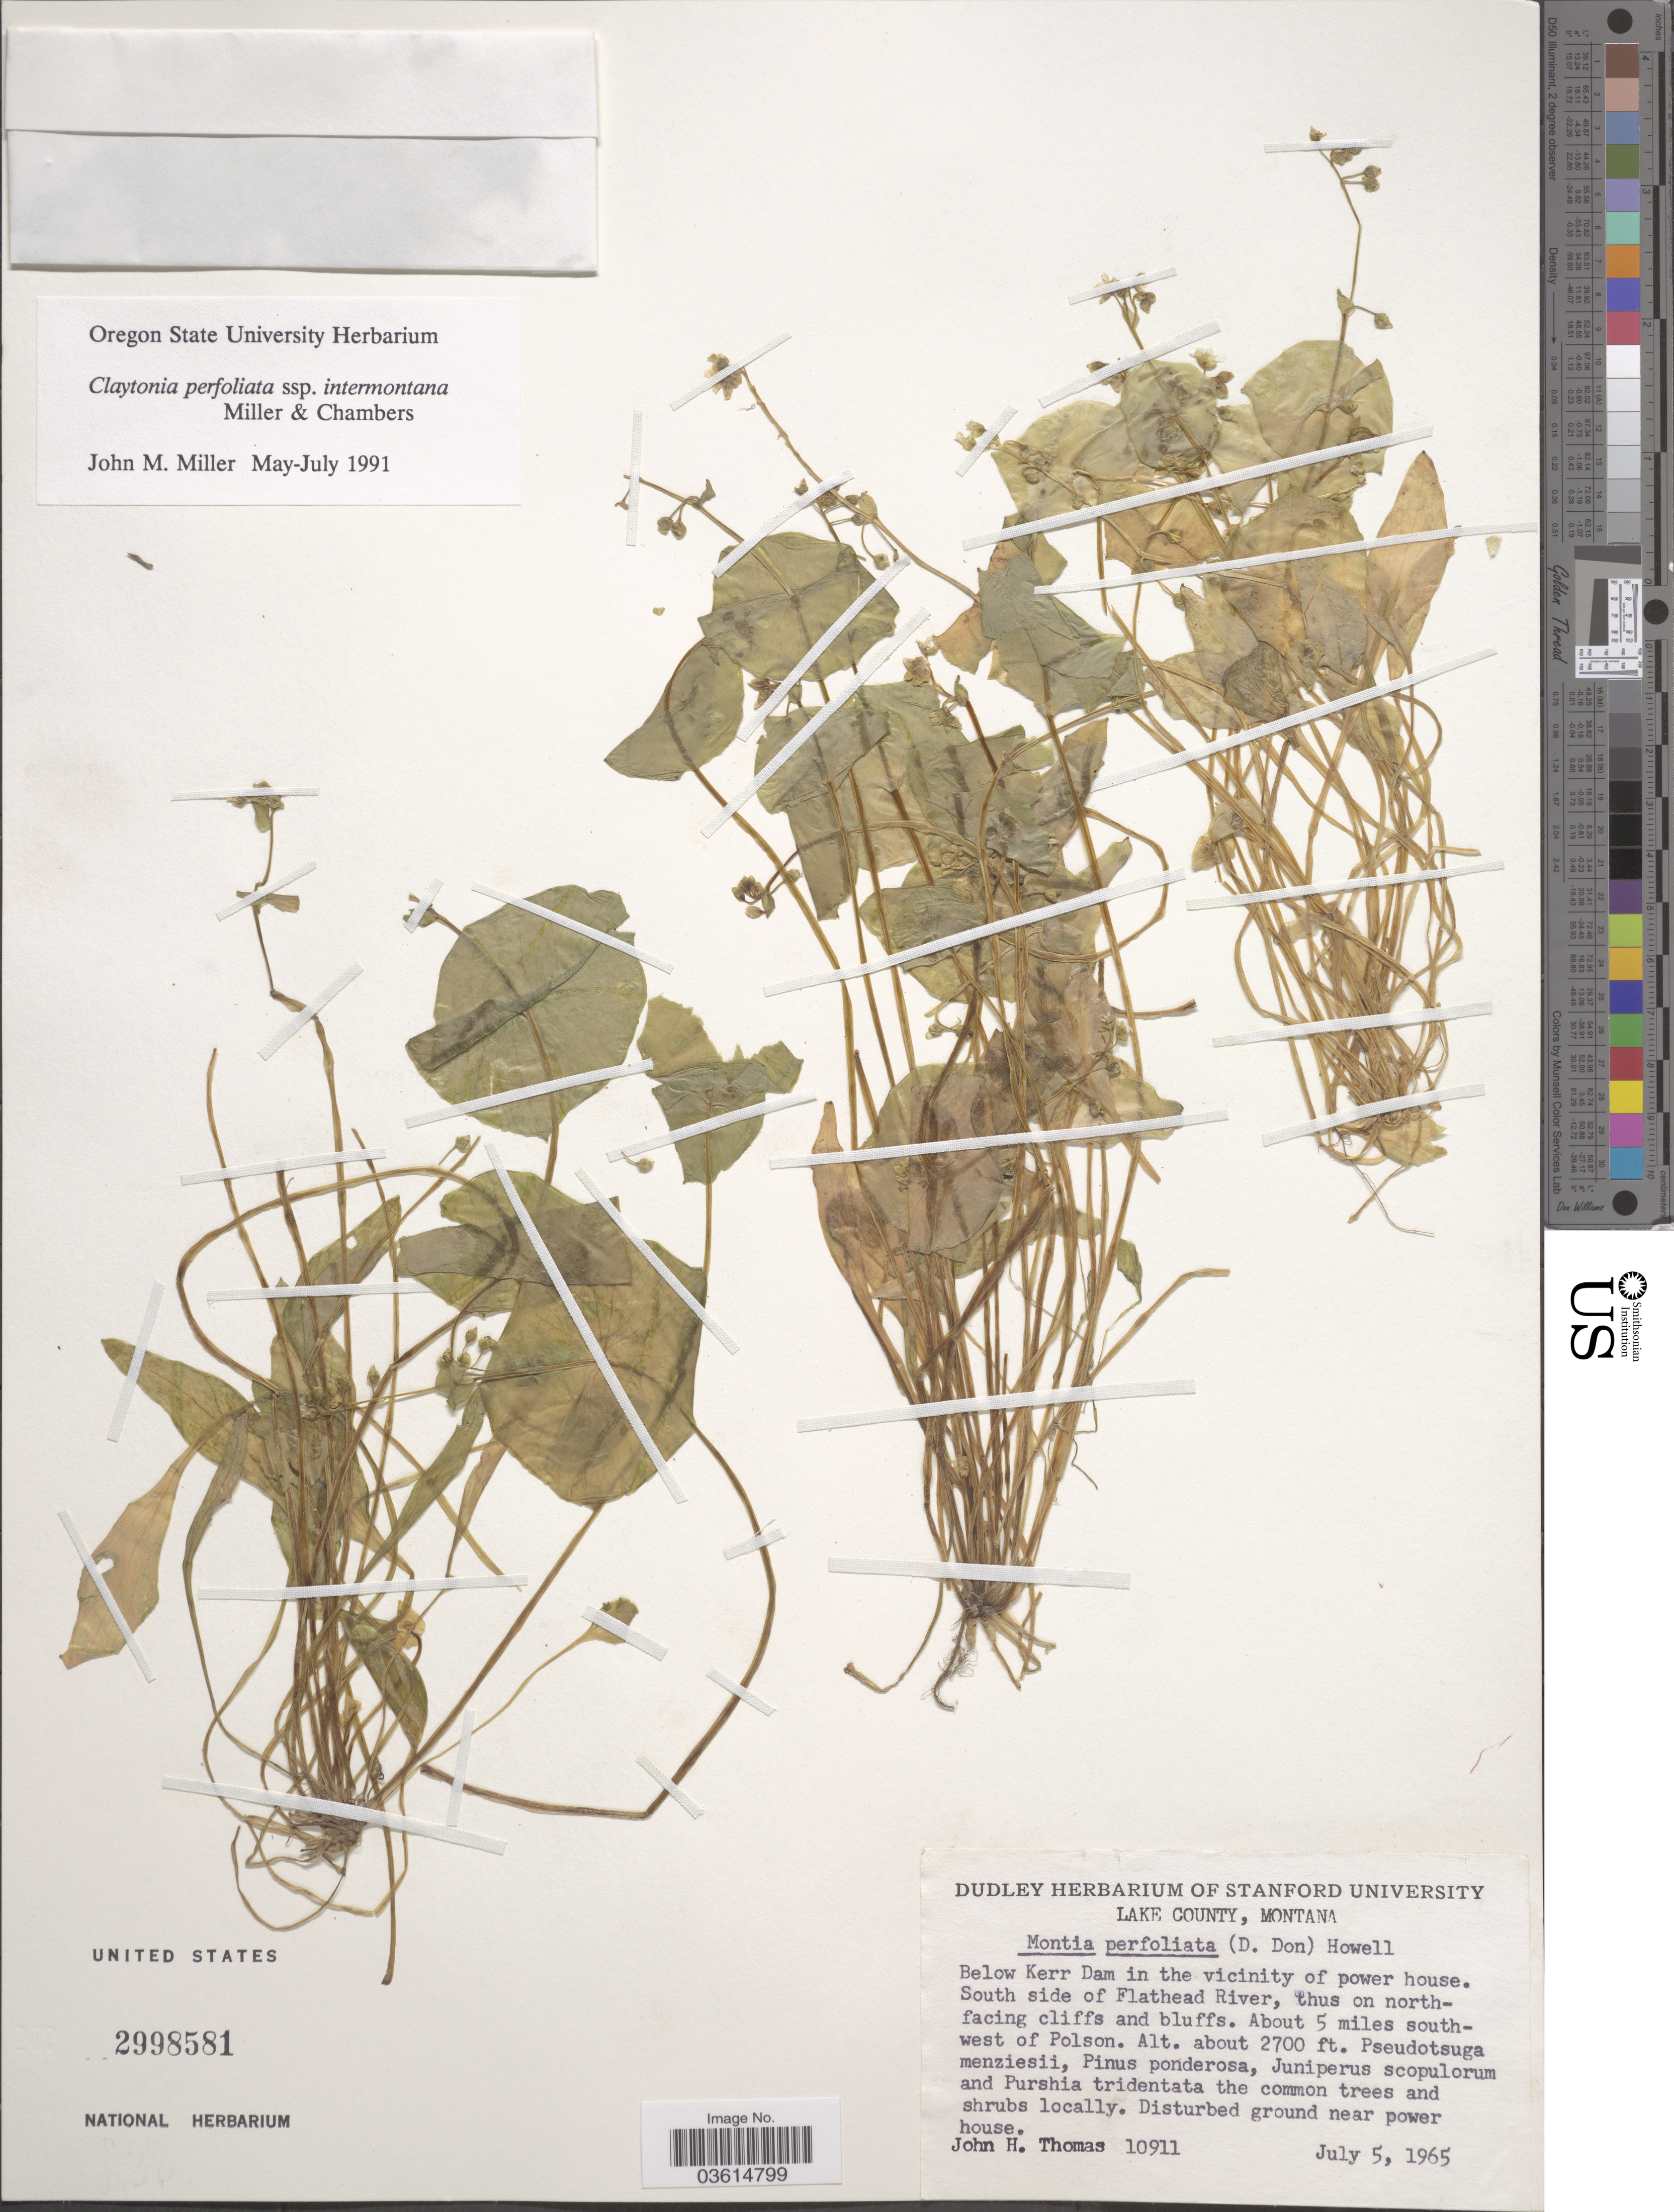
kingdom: Plantae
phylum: Tracheophyta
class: Magnoliopsida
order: Caryophyllales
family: Montiaceae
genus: Claytonia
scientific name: Claytonia perfoliata subsp. intermontana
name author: Mill. & Chambers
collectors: J. H. Thomas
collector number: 10911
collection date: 1965-07-05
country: United States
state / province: Montana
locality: Lake County. Below Kerr Dam in the vicinity of power house. South side of Flathead River, thus on northfacing cliffs and bluffs. About 5 miles southwest of Polson.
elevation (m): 823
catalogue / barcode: US 2998581